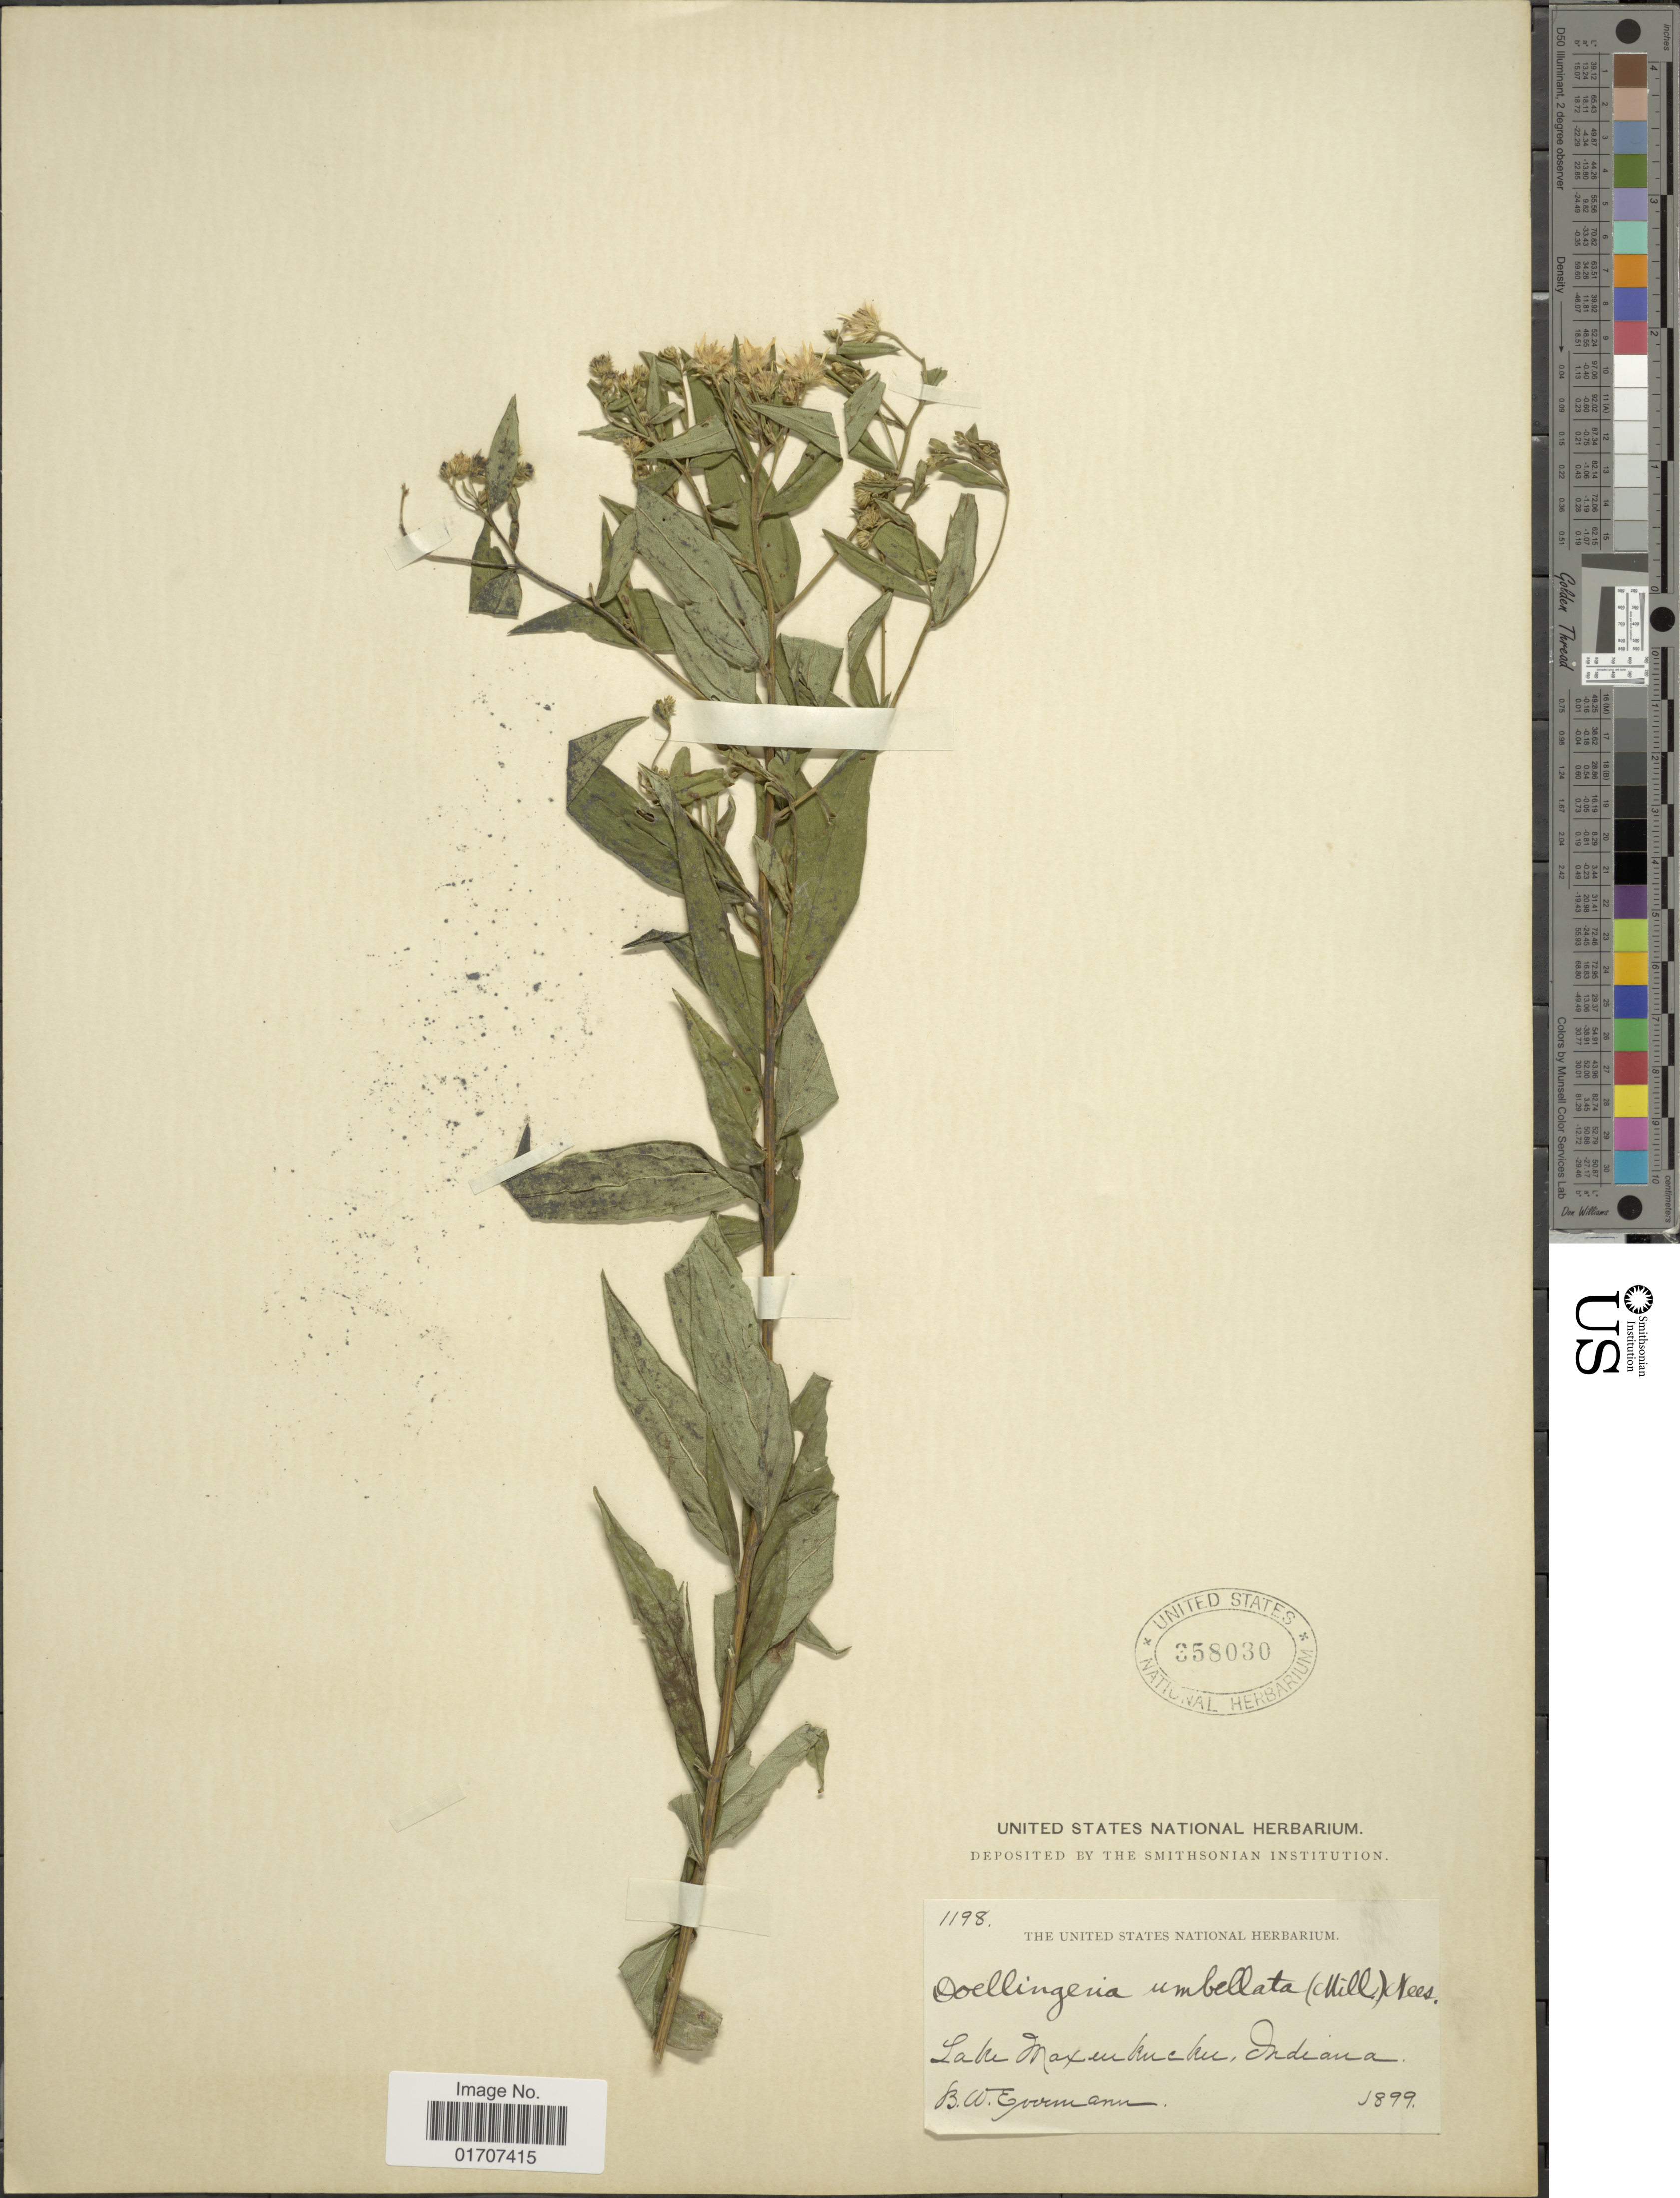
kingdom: Plantae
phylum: Tracheophyta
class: Magnoliopsida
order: Asterales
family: Asteraceae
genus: Doellingeria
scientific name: Doellingeria umbellata var. umbellata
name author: Nees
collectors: B. W. Evermann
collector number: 1198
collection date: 1899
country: United States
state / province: Indiana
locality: Lake Maxinkuckee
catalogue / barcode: US 358030